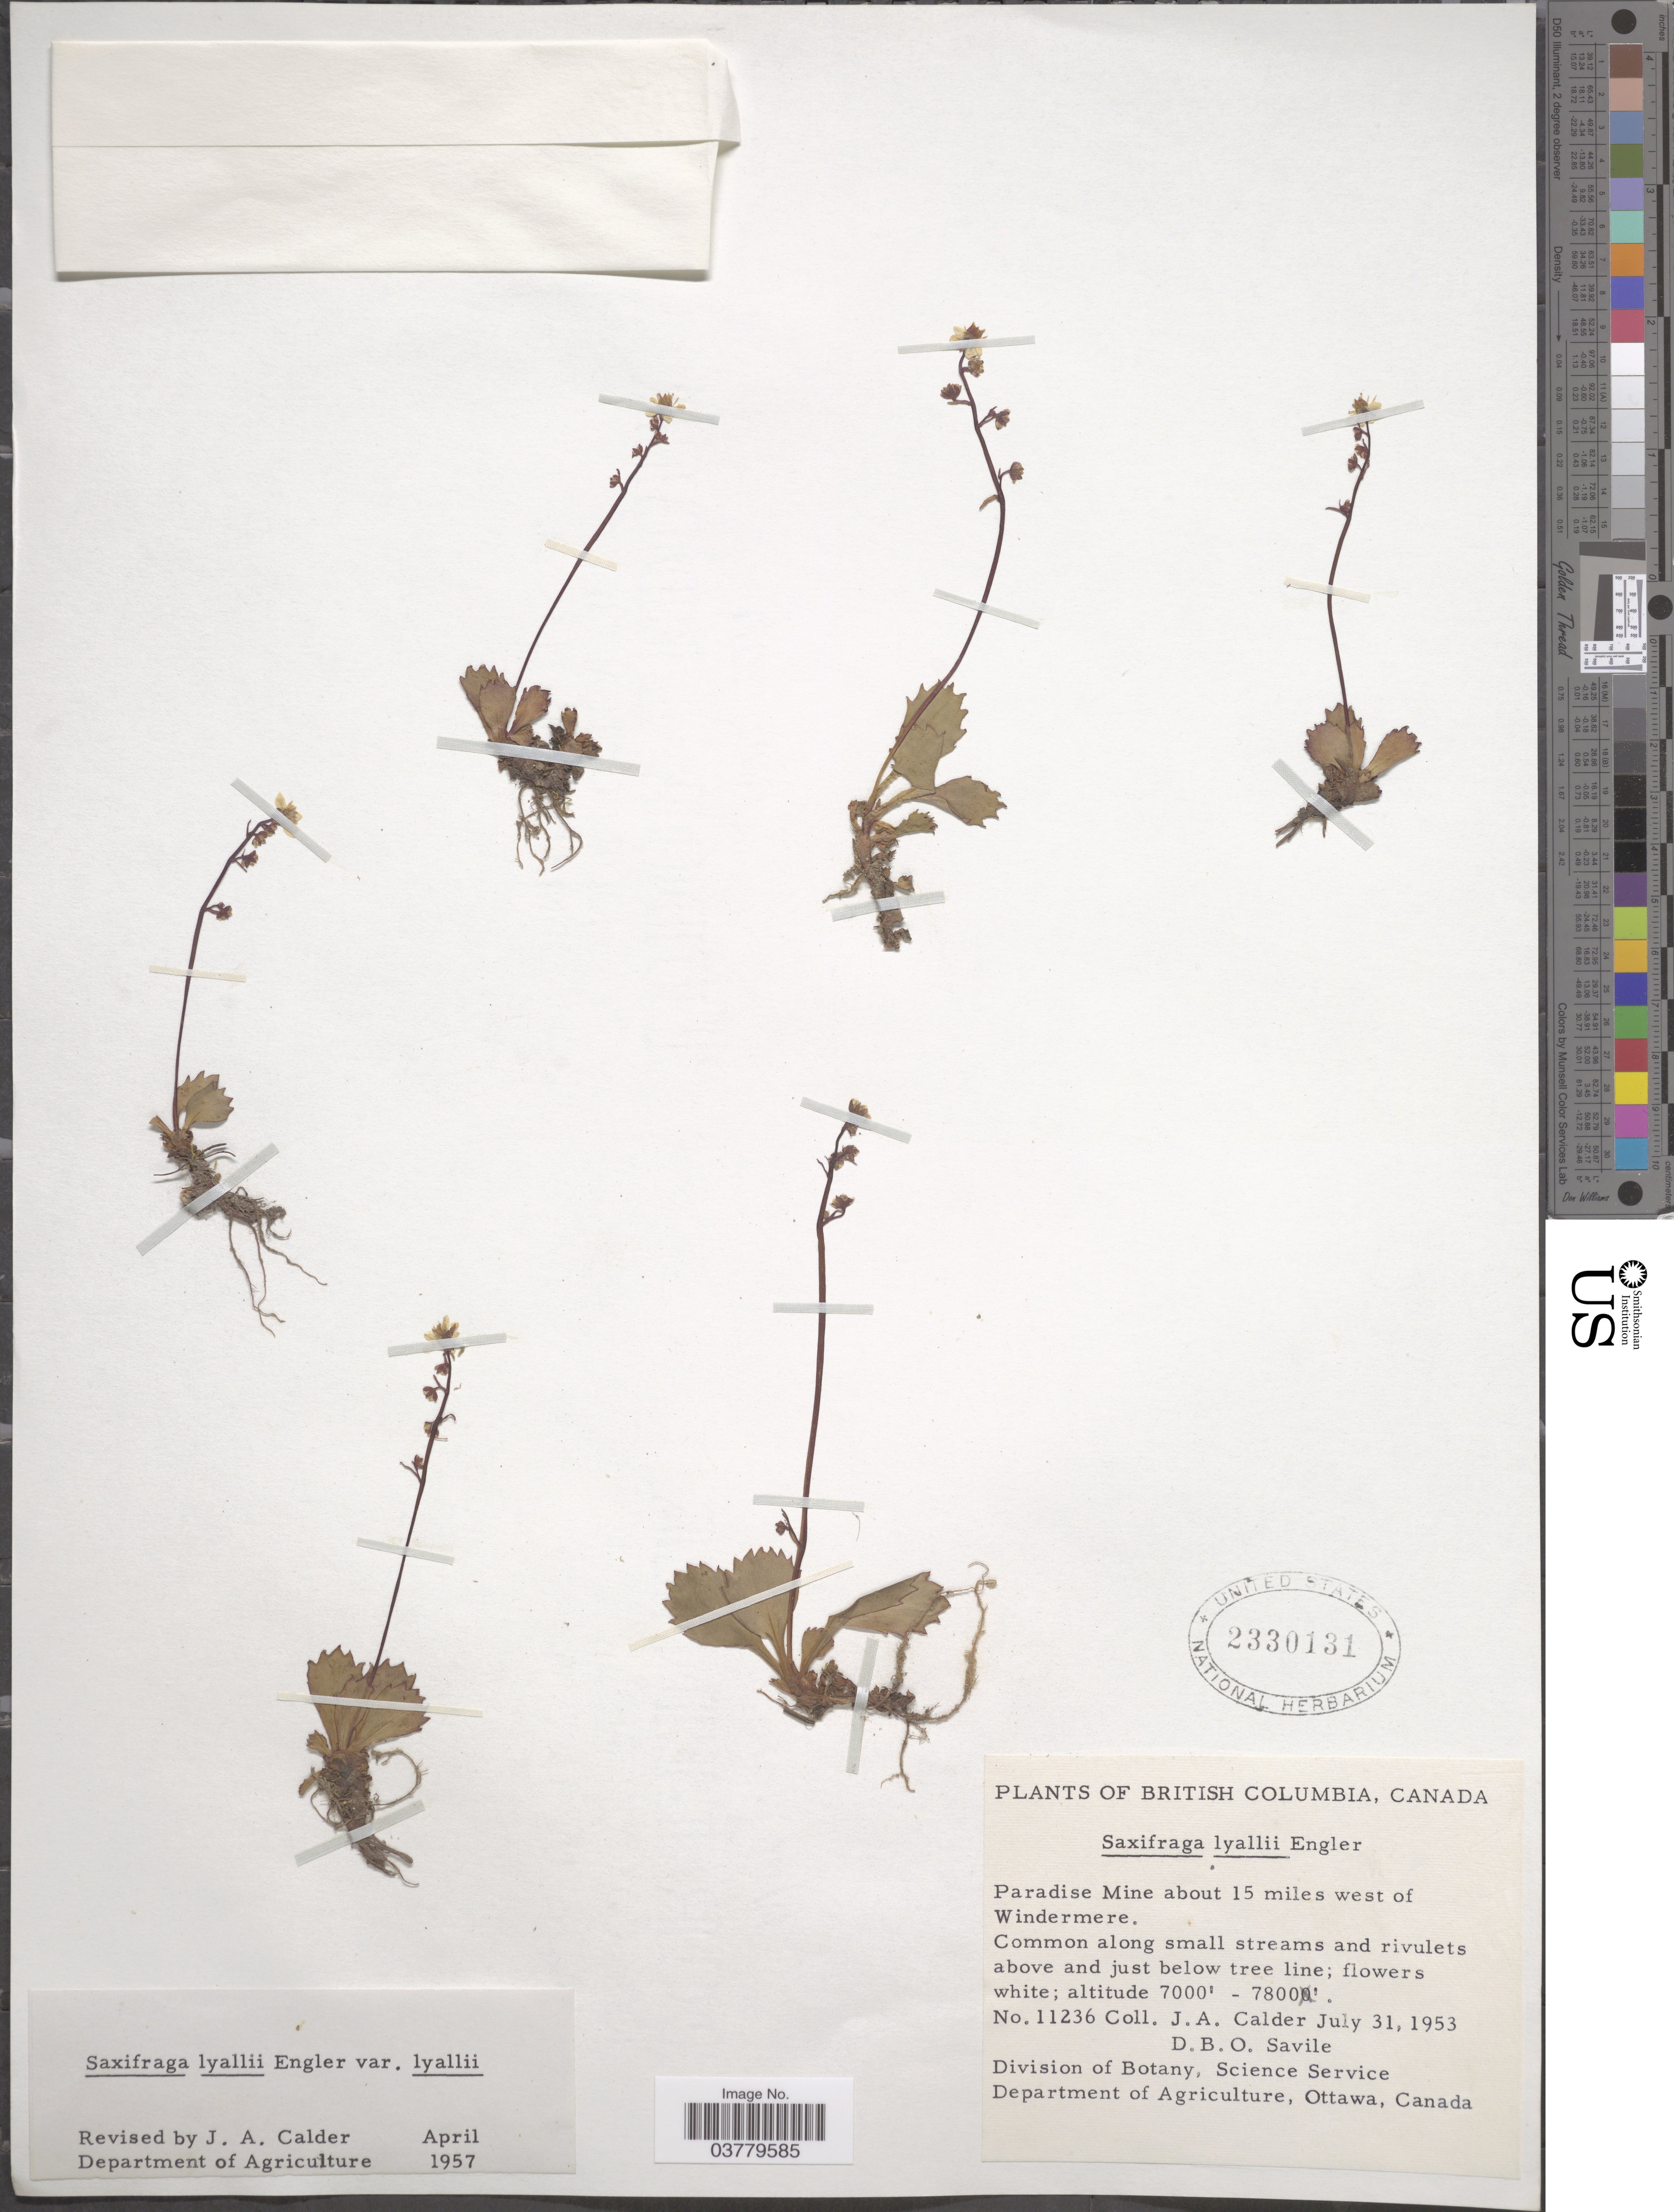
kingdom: Plantae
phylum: Tracheophyta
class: Magnoliopsida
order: Saxifragales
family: Saxifragaceae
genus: Micranthes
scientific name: Micranthes lyalii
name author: (Engl.) Small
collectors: J. A. Calder & D. Savile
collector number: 11236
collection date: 1953-07-31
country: Canada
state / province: British Columbia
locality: Paradise Mine about 15 miles west of Windermere.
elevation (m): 2134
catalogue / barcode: US 2330131